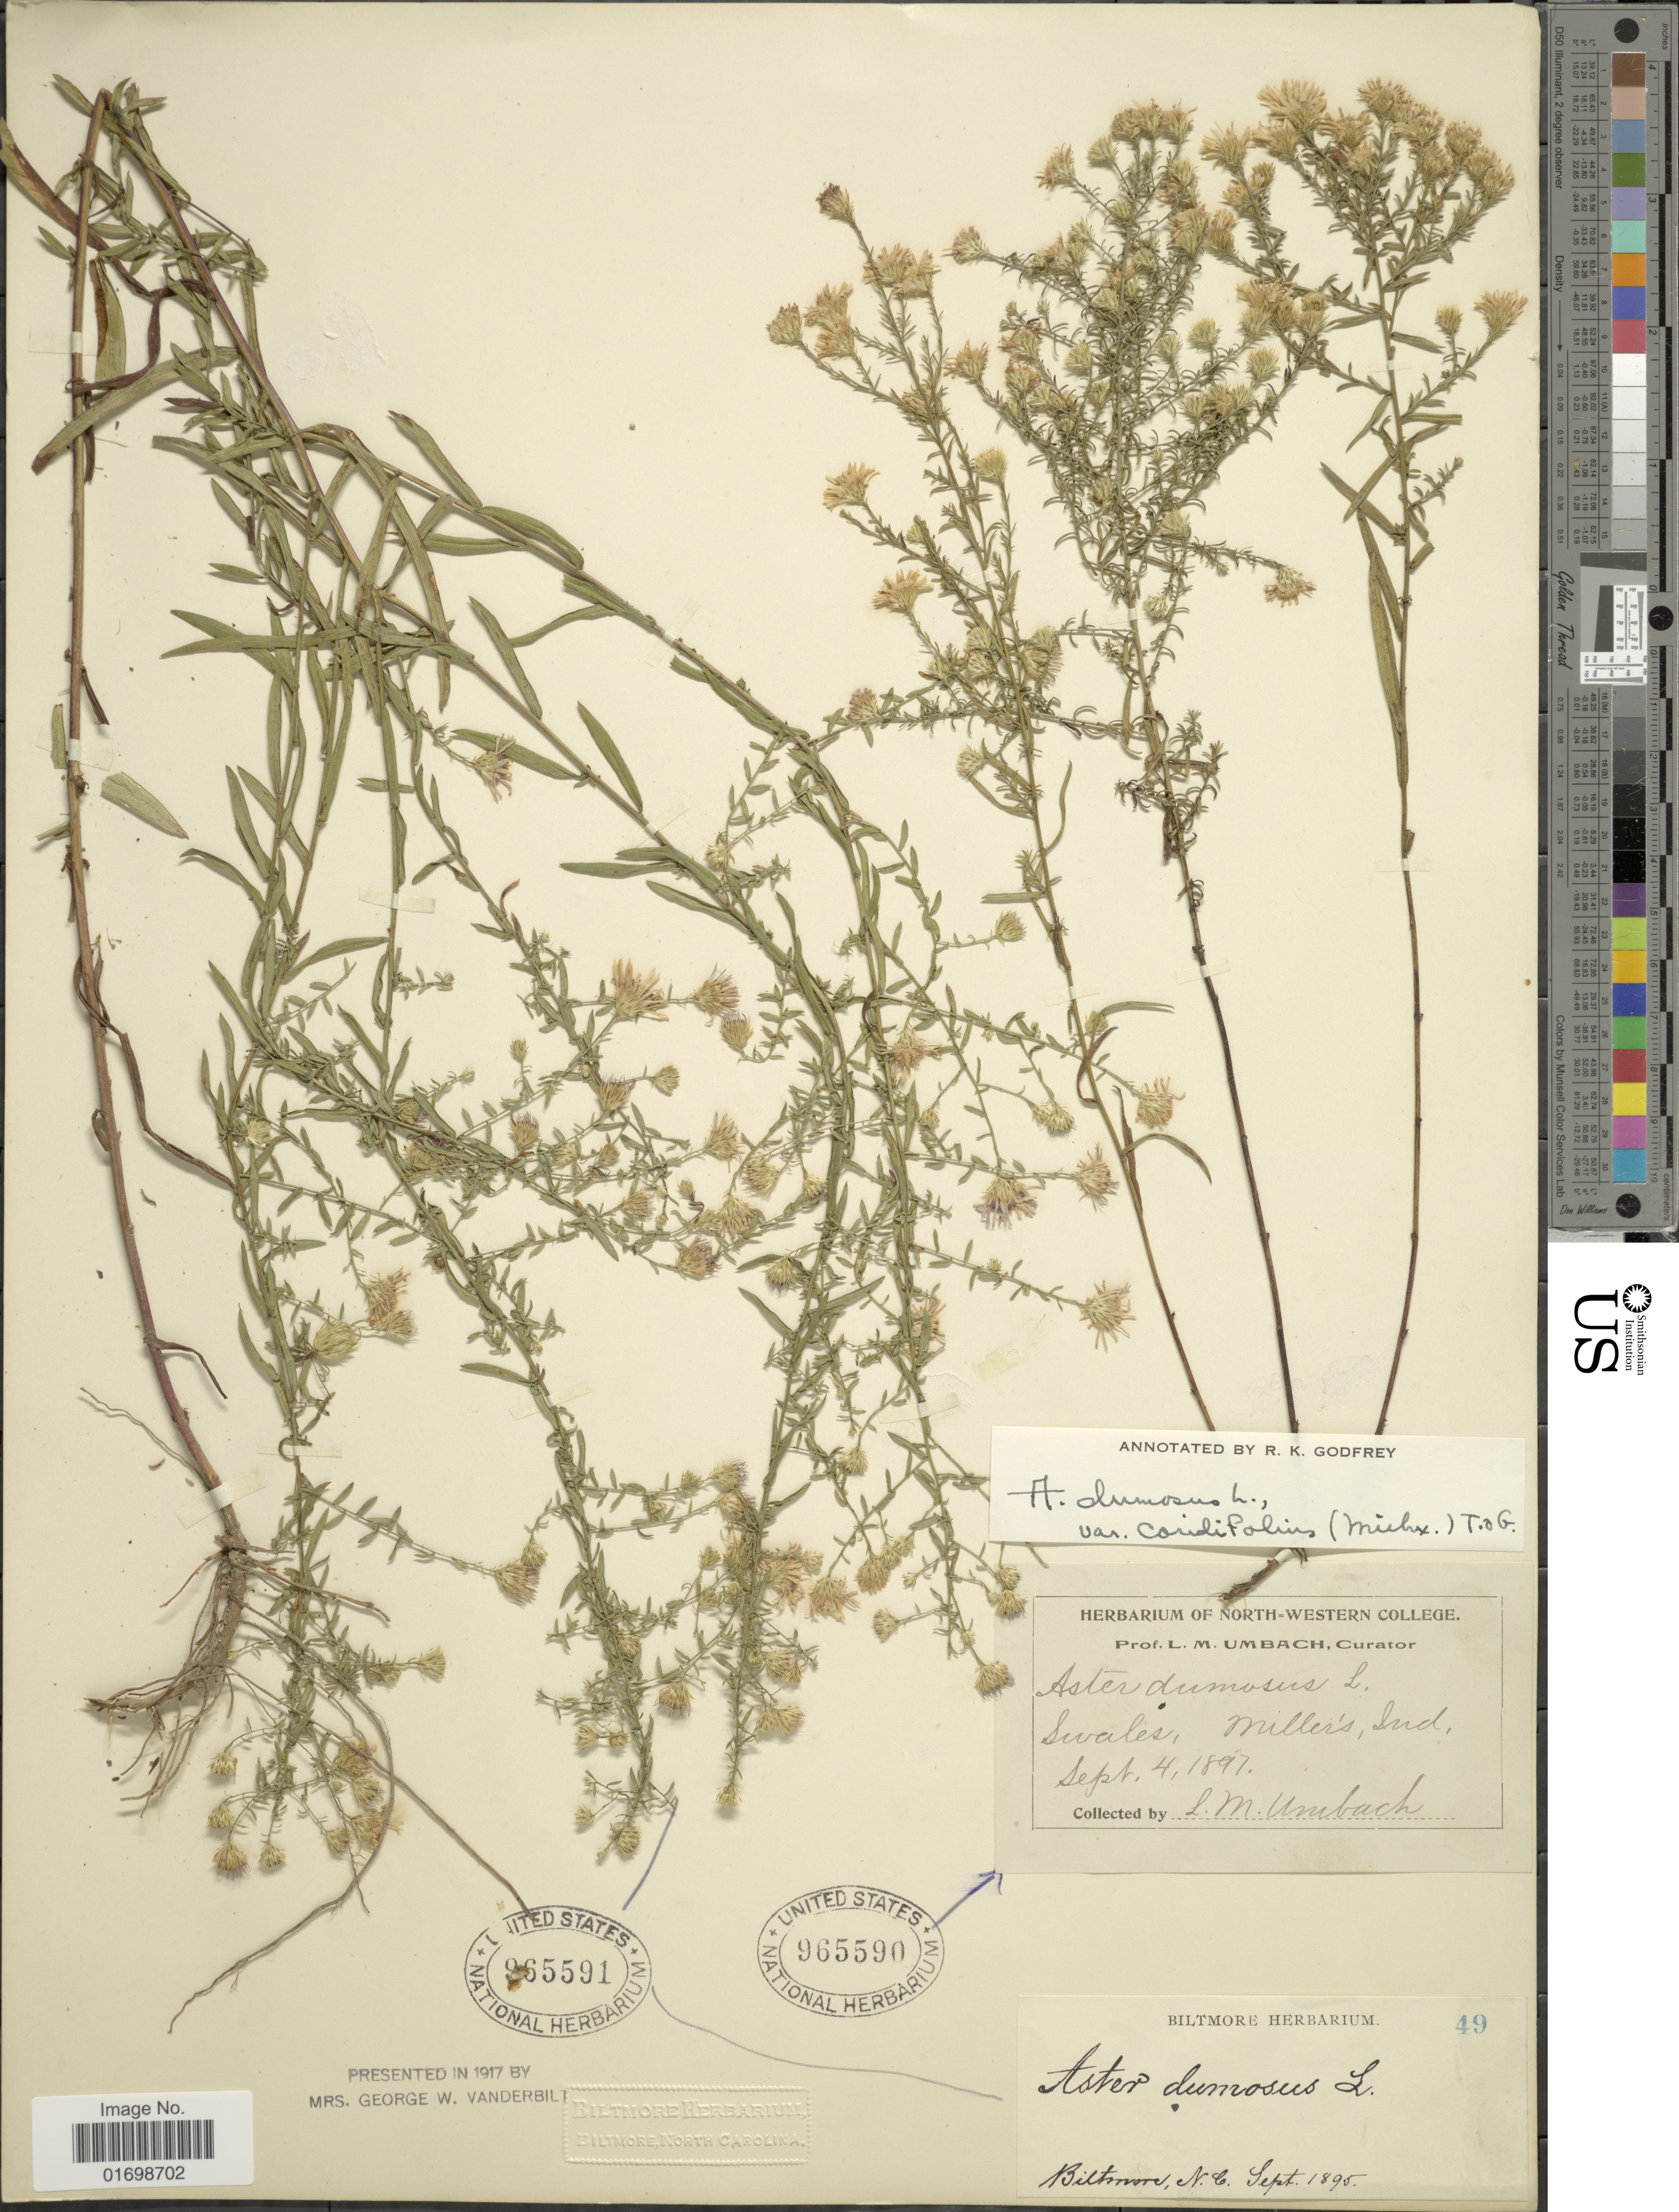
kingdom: Plantae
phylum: Tracheophyta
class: Magnoliopsida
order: Asterales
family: Asteraceae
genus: Symphyotrichum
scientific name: Symphyotrichum dumosum var. coridifolium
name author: (Michx.) Semple et al.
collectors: L. M. Umbach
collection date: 1897-09-04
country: United States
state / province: Indiana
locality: Swales, Miller's. Ind.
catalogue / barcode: US 965590